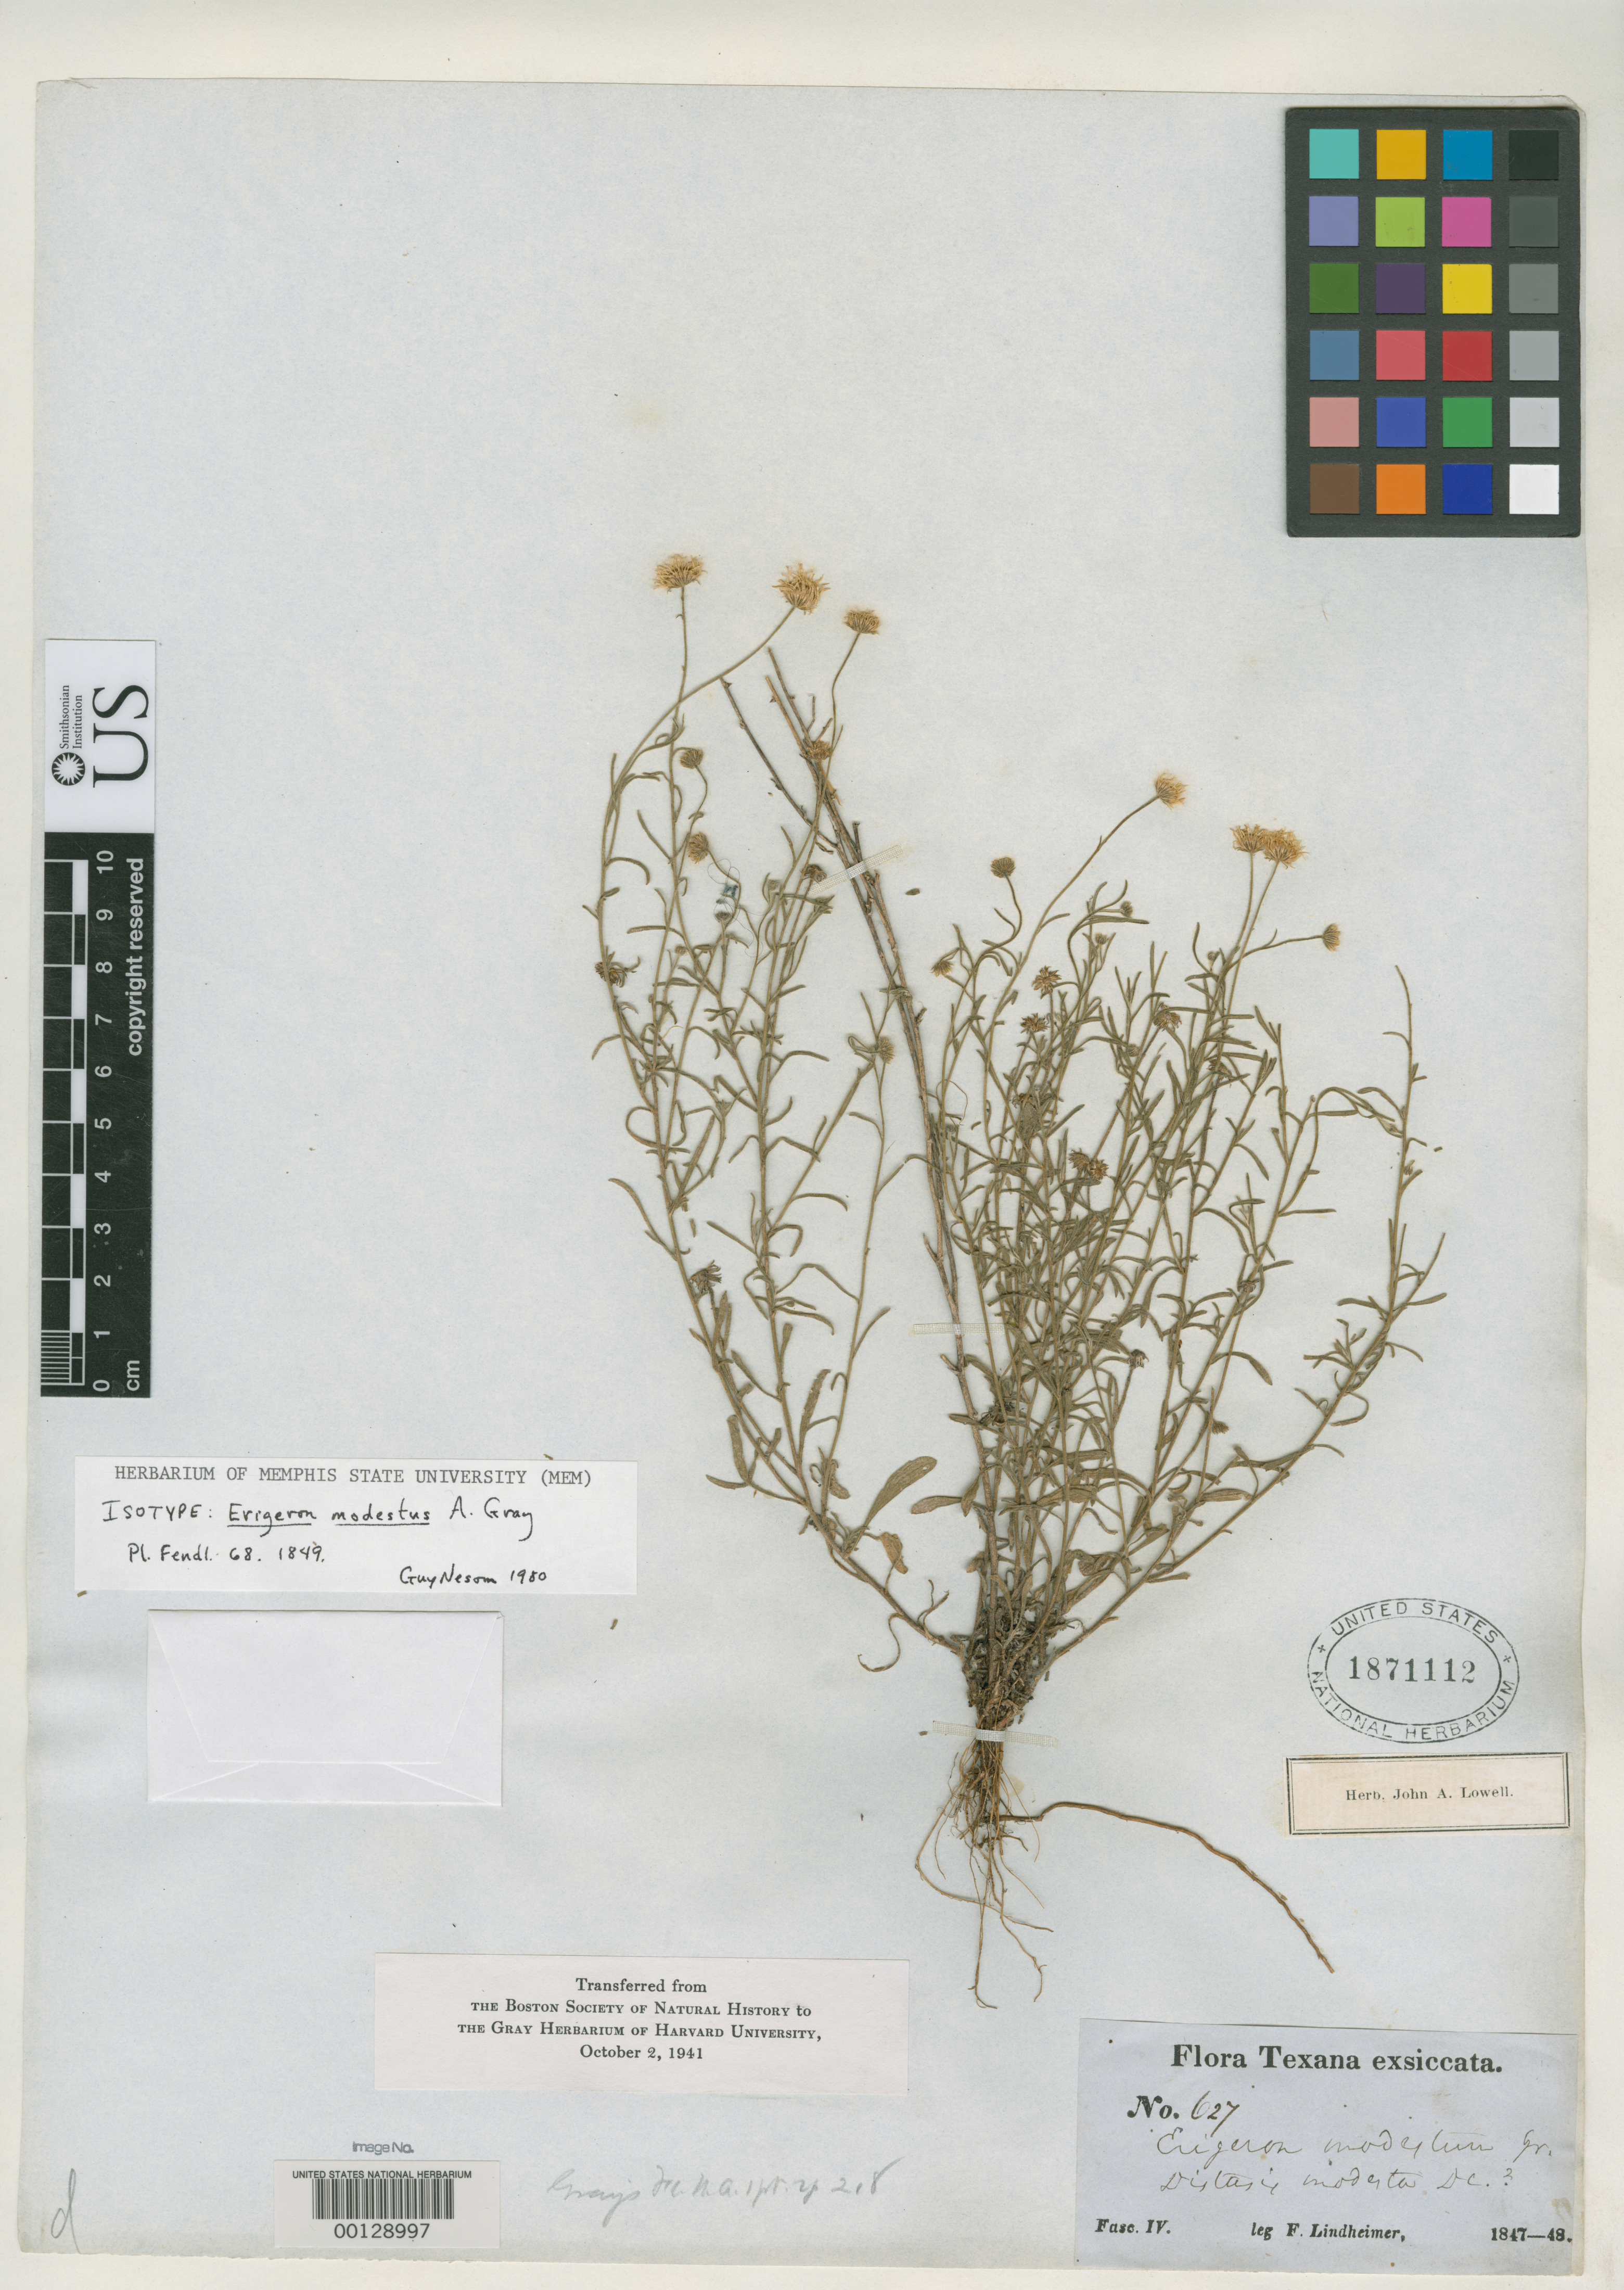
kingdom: Plantae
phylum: Tracheophyta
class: Magnoliopsida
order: Asterales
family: Asteraceae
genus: Erigeron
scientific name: Erigeron modestus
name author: A. Gray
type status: Isotype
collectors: F. J. Lindheimer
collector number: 627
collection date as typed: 1847 to -- --- 1848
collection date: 1847/1848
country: United States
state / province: Texas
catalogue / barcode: US 1871112